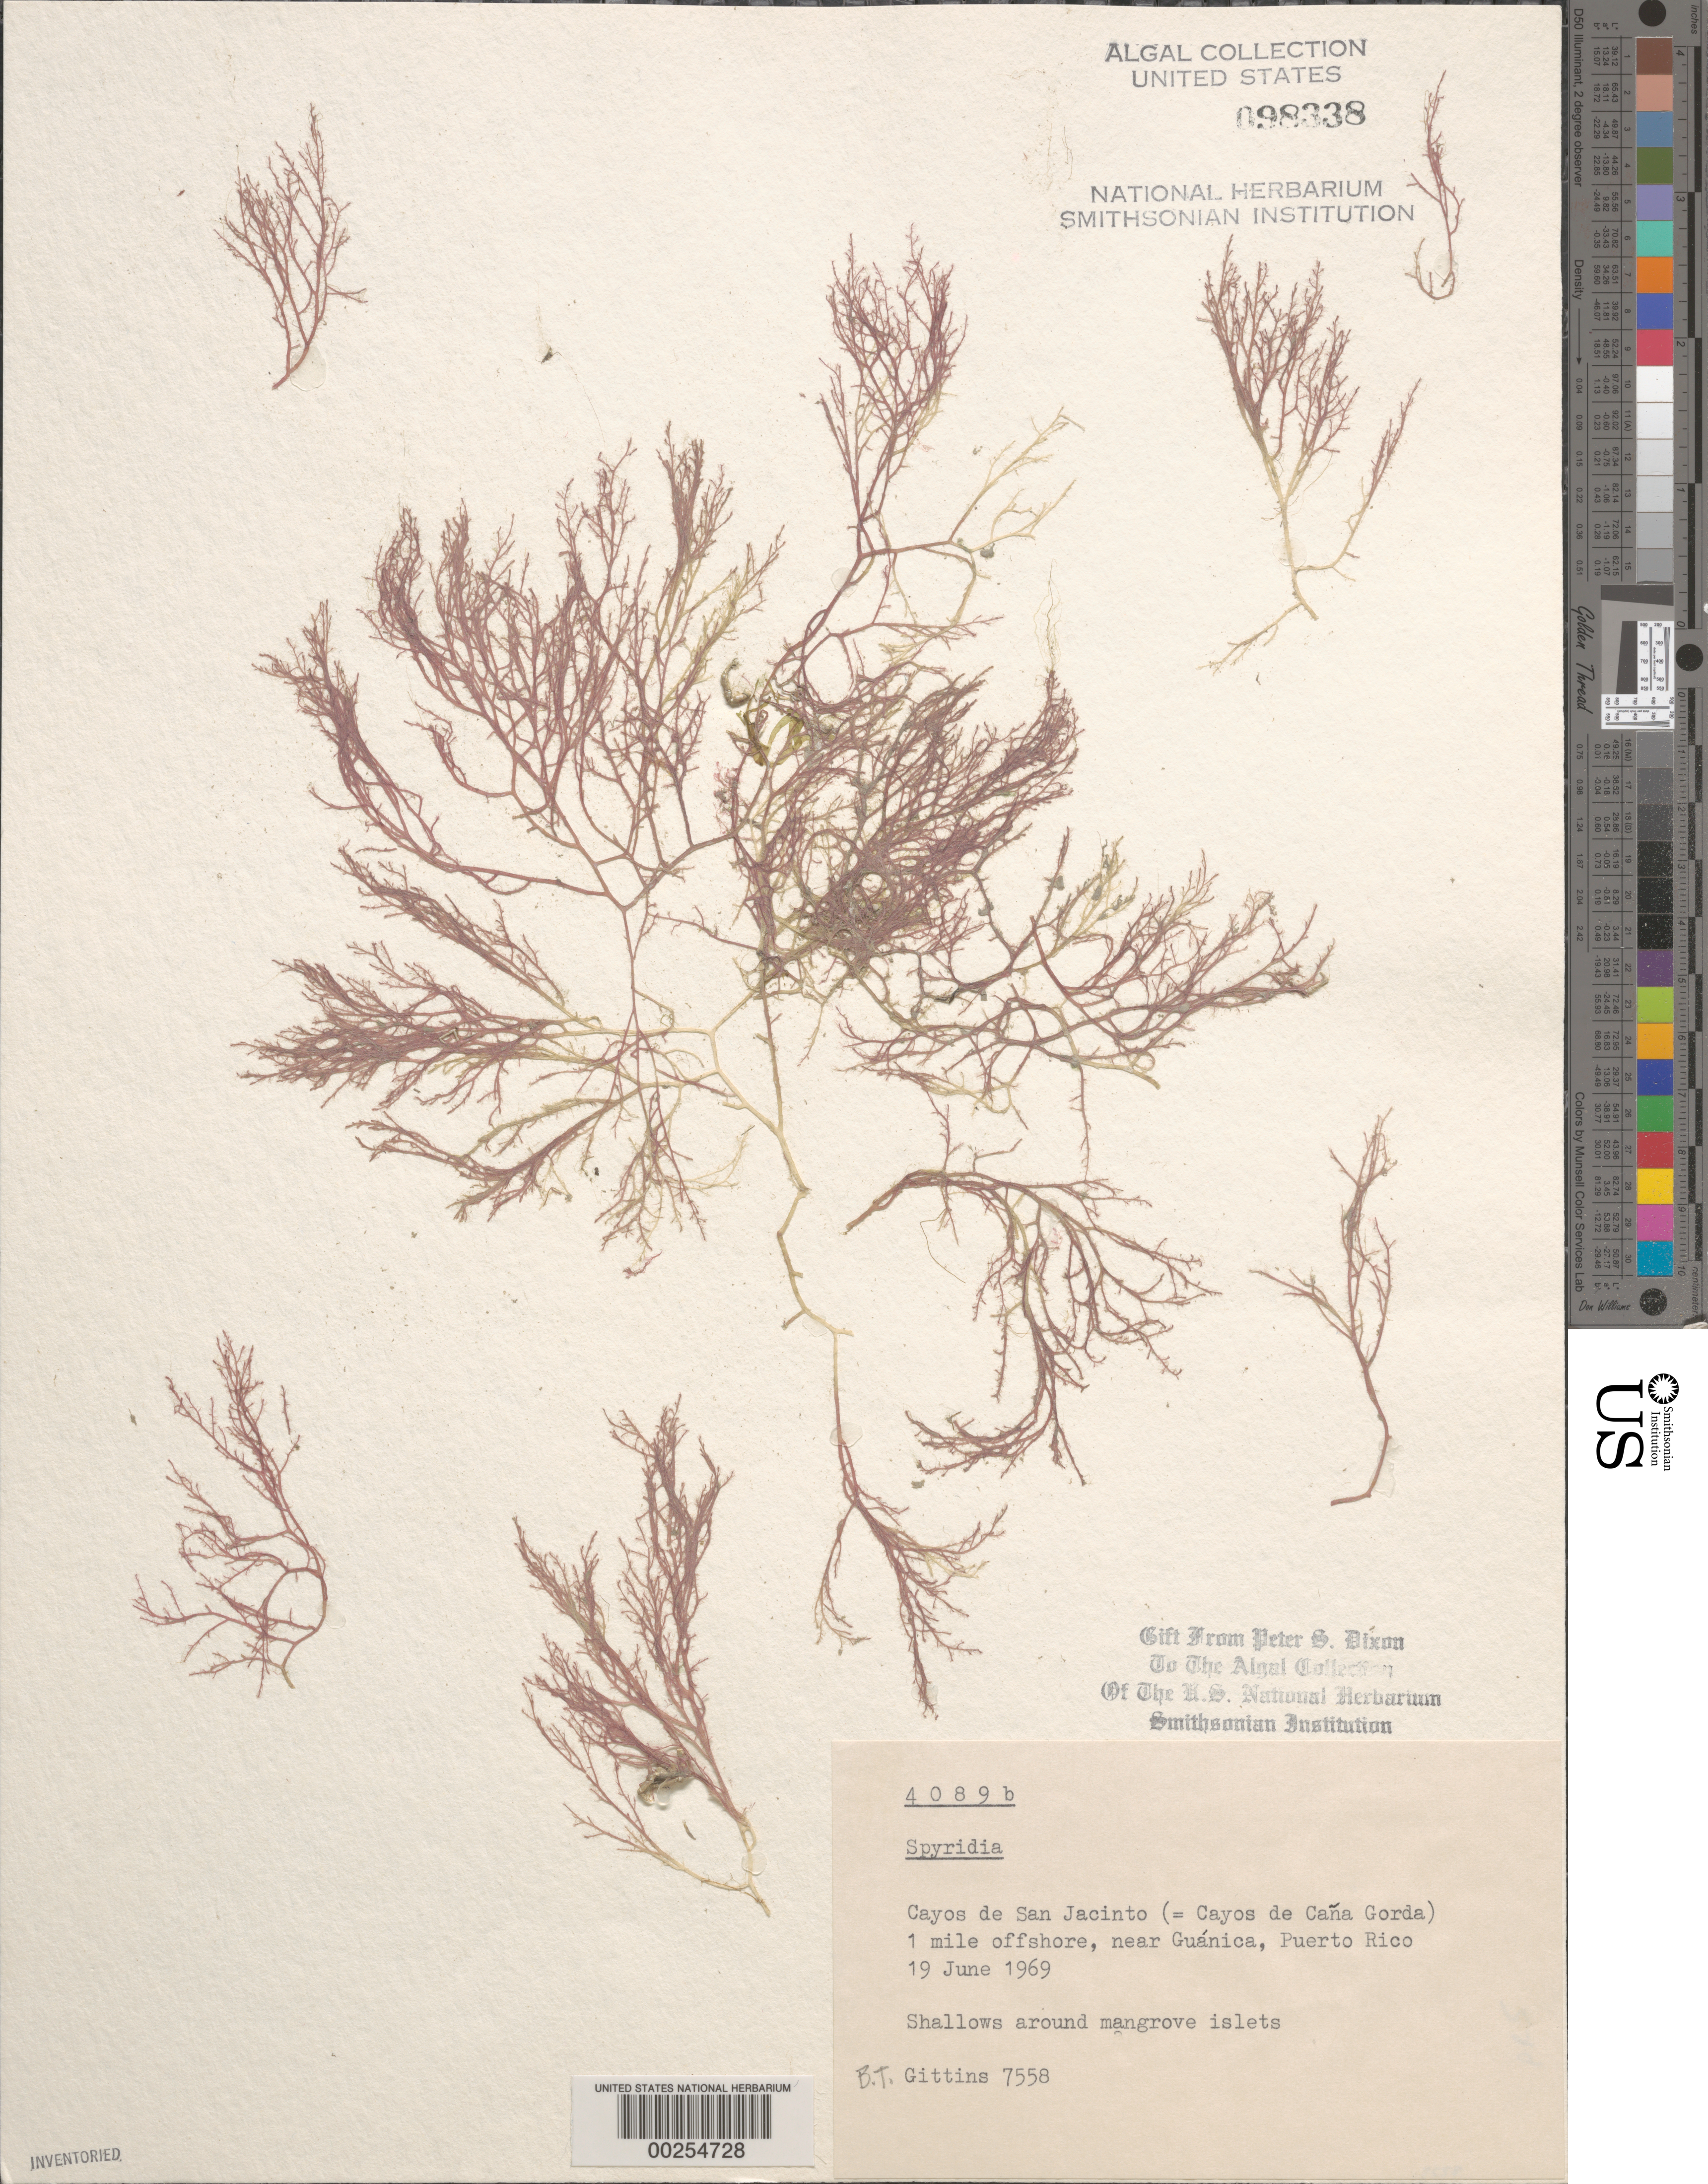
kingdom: Plantae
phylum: Rhodophyta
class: Florideophyceae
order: Ceramiales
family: Spyridiaceae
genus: Spyridia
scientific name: Spyridia sp.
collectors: B. Gittins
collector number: BTG 7558 & PSD 4089B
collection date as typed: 19 Jun 1969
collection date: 1969-06-19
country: Puerto Rico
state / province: Guanica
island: Cayos de San Jacinto (Cayos de Cana Gorda)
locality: Near Guanica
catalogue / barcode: US 98338